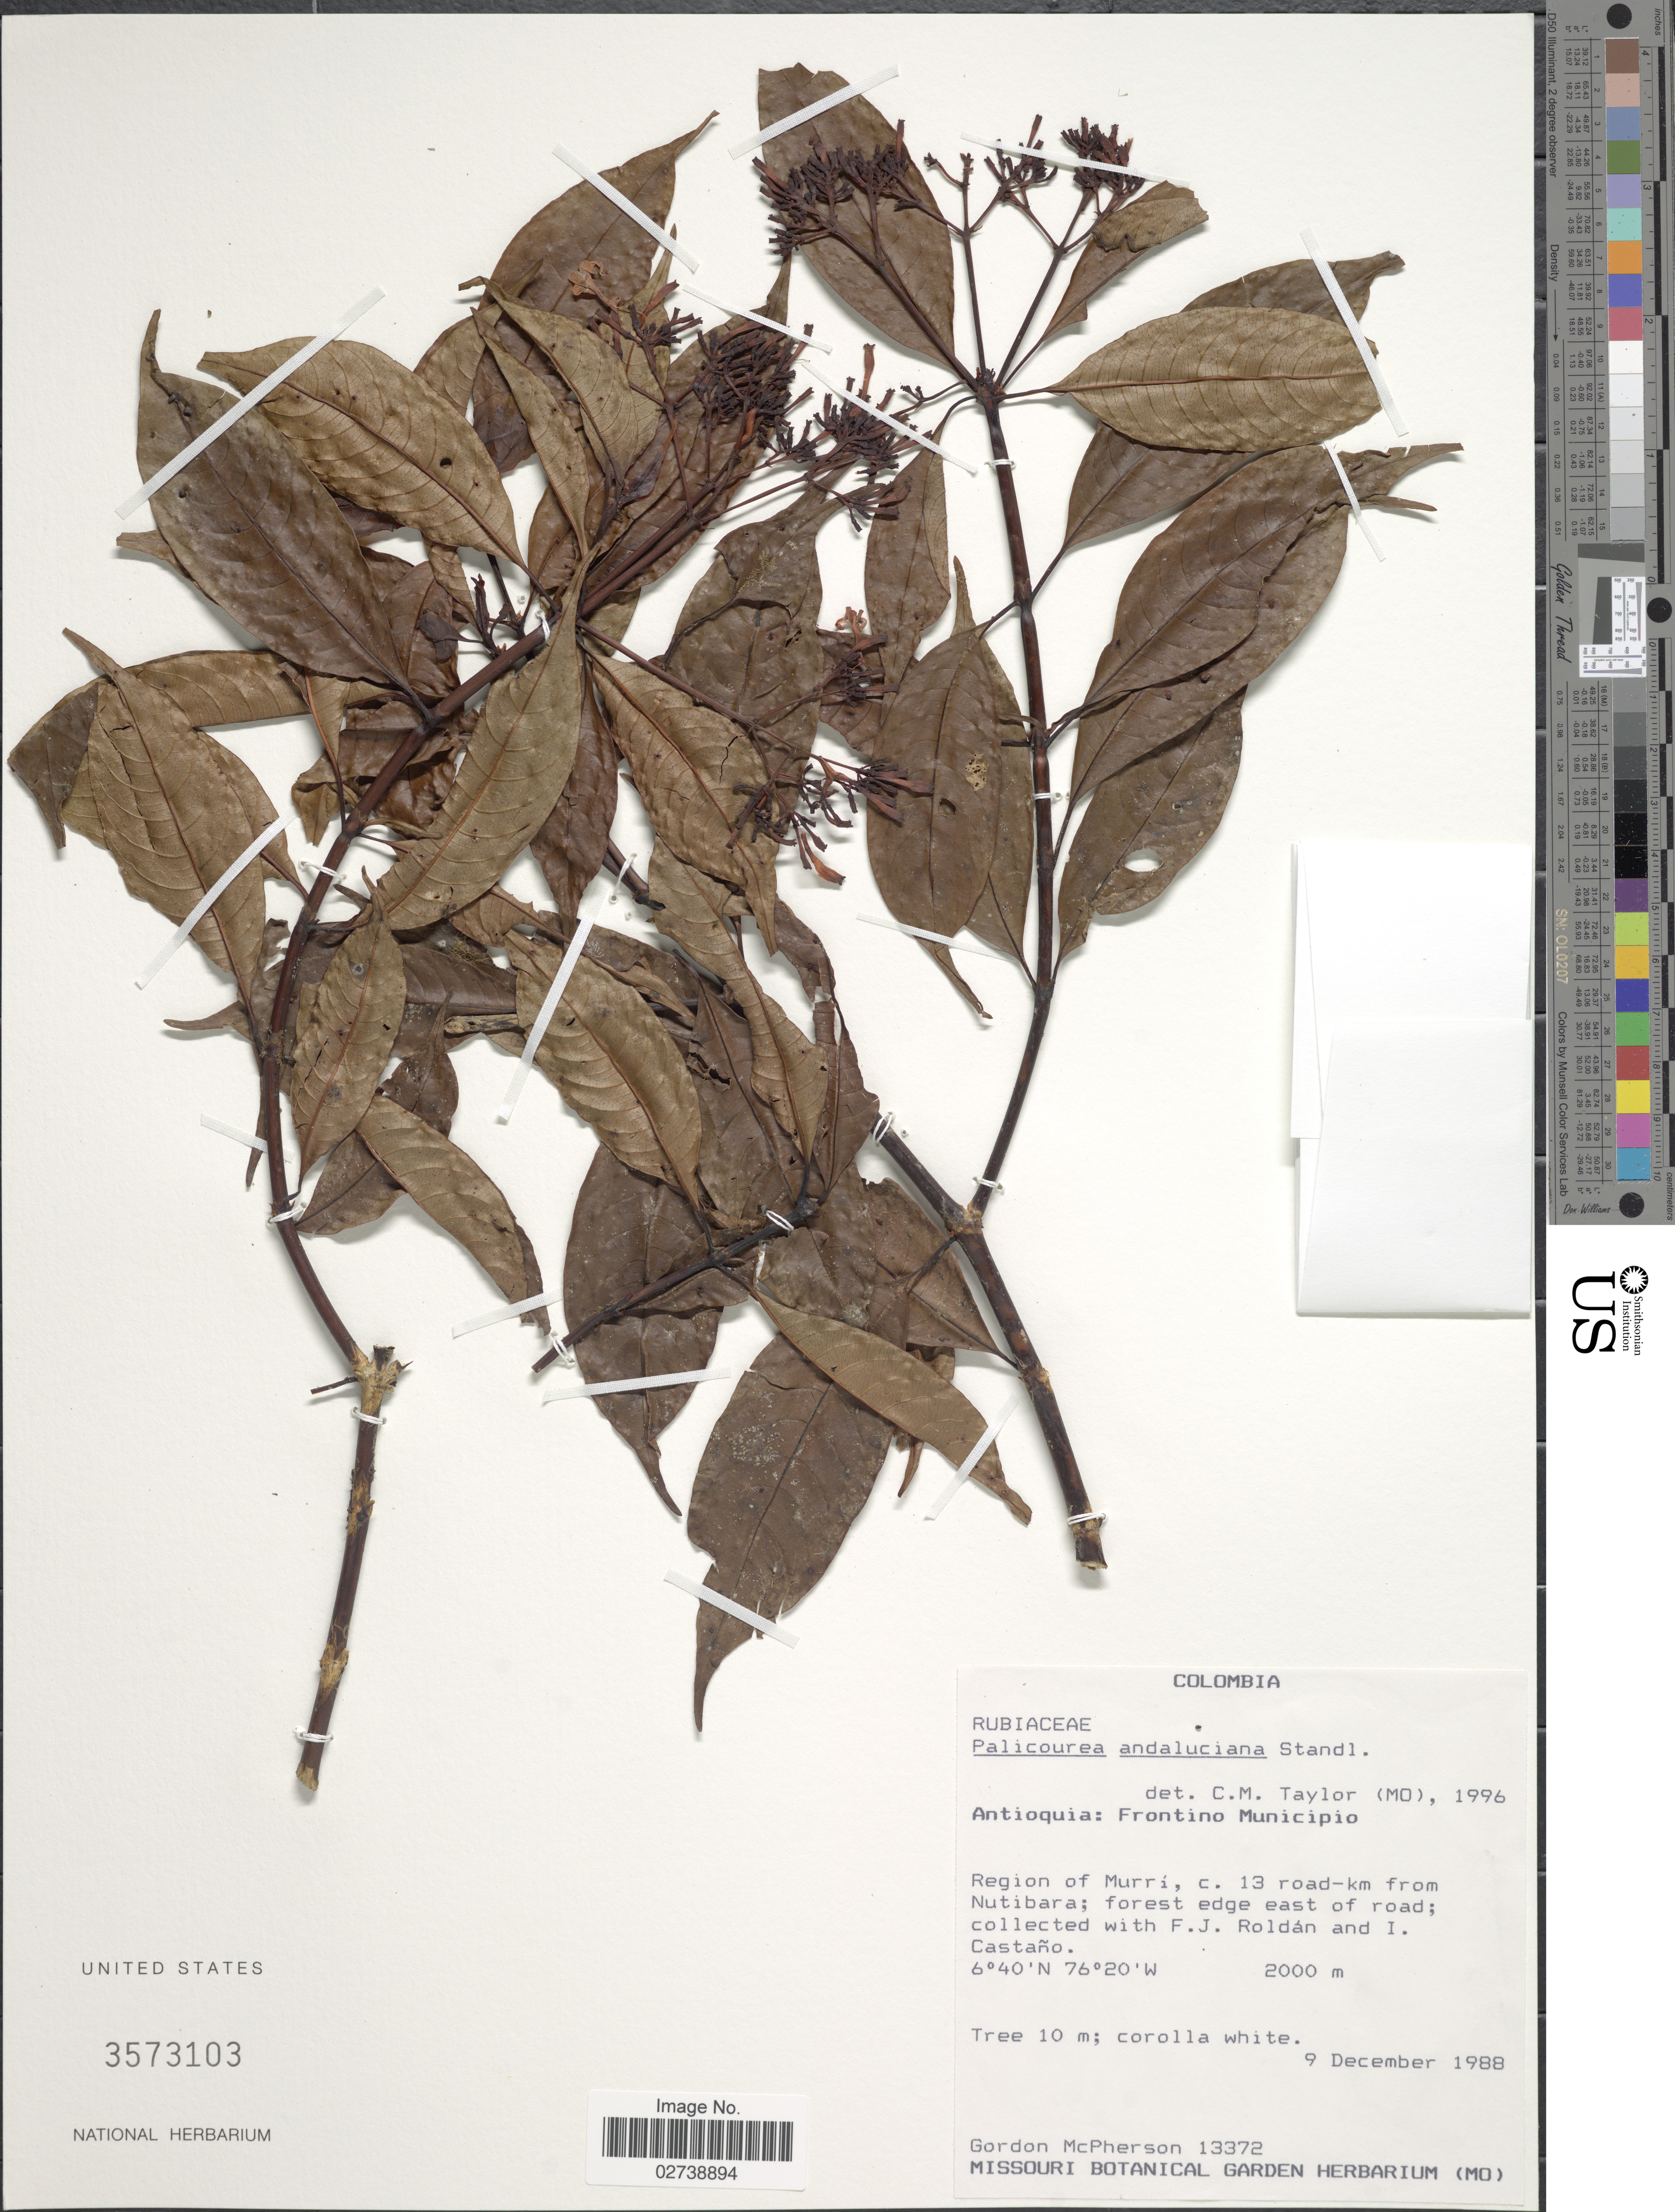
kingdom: Plantae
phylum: Tracheophyta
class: Magnoliopsida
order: Gentianales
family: Rubiaceae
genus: Palicourea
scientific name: Palicourea andaluciana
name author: Standl.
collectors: G. D. McPherson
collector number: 13372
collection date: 1988-12-09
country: Colombia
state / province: Antioquia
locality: Antioquia: Frontino Municipio, Region of Murri, c. 13 road-km from Nutibara; forest edge east of road.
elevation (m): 2000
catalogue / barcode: US 3573103